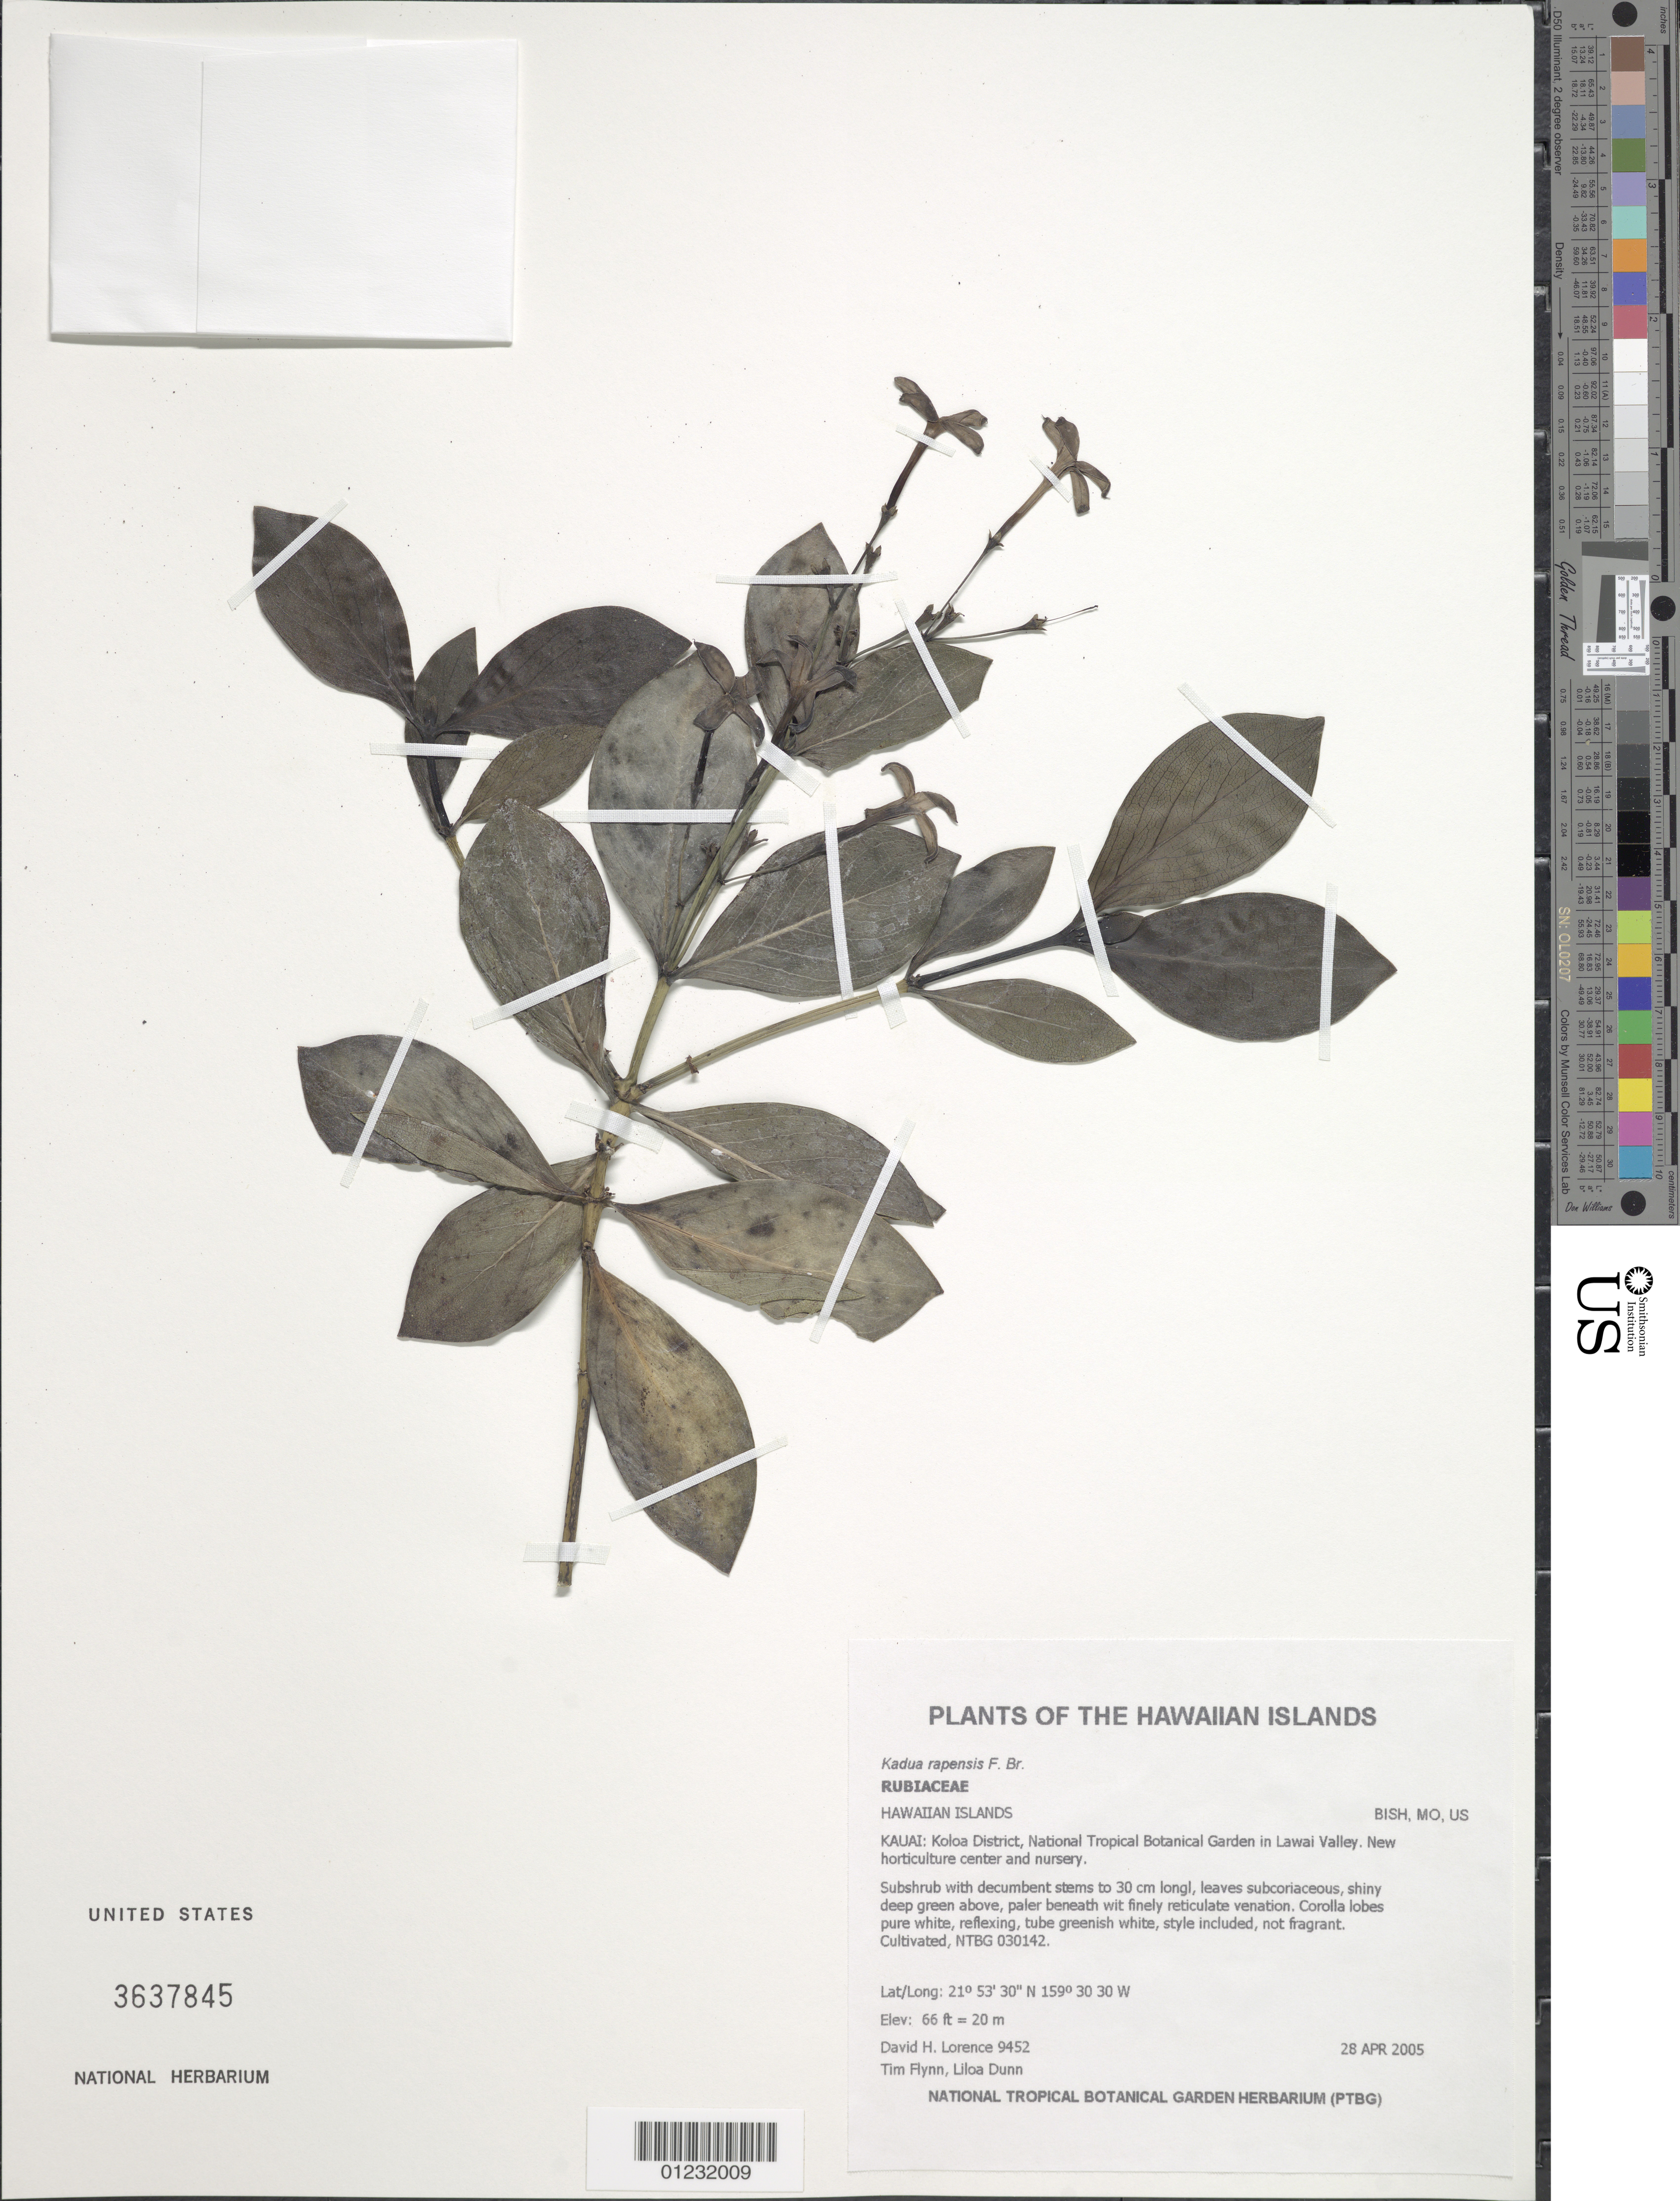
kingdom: Plantae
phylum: Tracheophyta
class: Magnoliopsida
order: Gentianales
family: Rubiaceae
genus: Kadua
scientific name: Kadua rapensis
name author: F. Br.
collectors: D. Lorence, T. W. Flynn & L. Dunn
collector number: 9452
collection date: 2005-04-28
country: United States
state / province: Hawaii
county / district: Kauai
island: Kaua'i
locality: Koloa District, National Tropical Botanical Garden in Lawai Valley, new horticulture center and nursery.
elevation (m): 20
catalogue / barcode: US 3637845